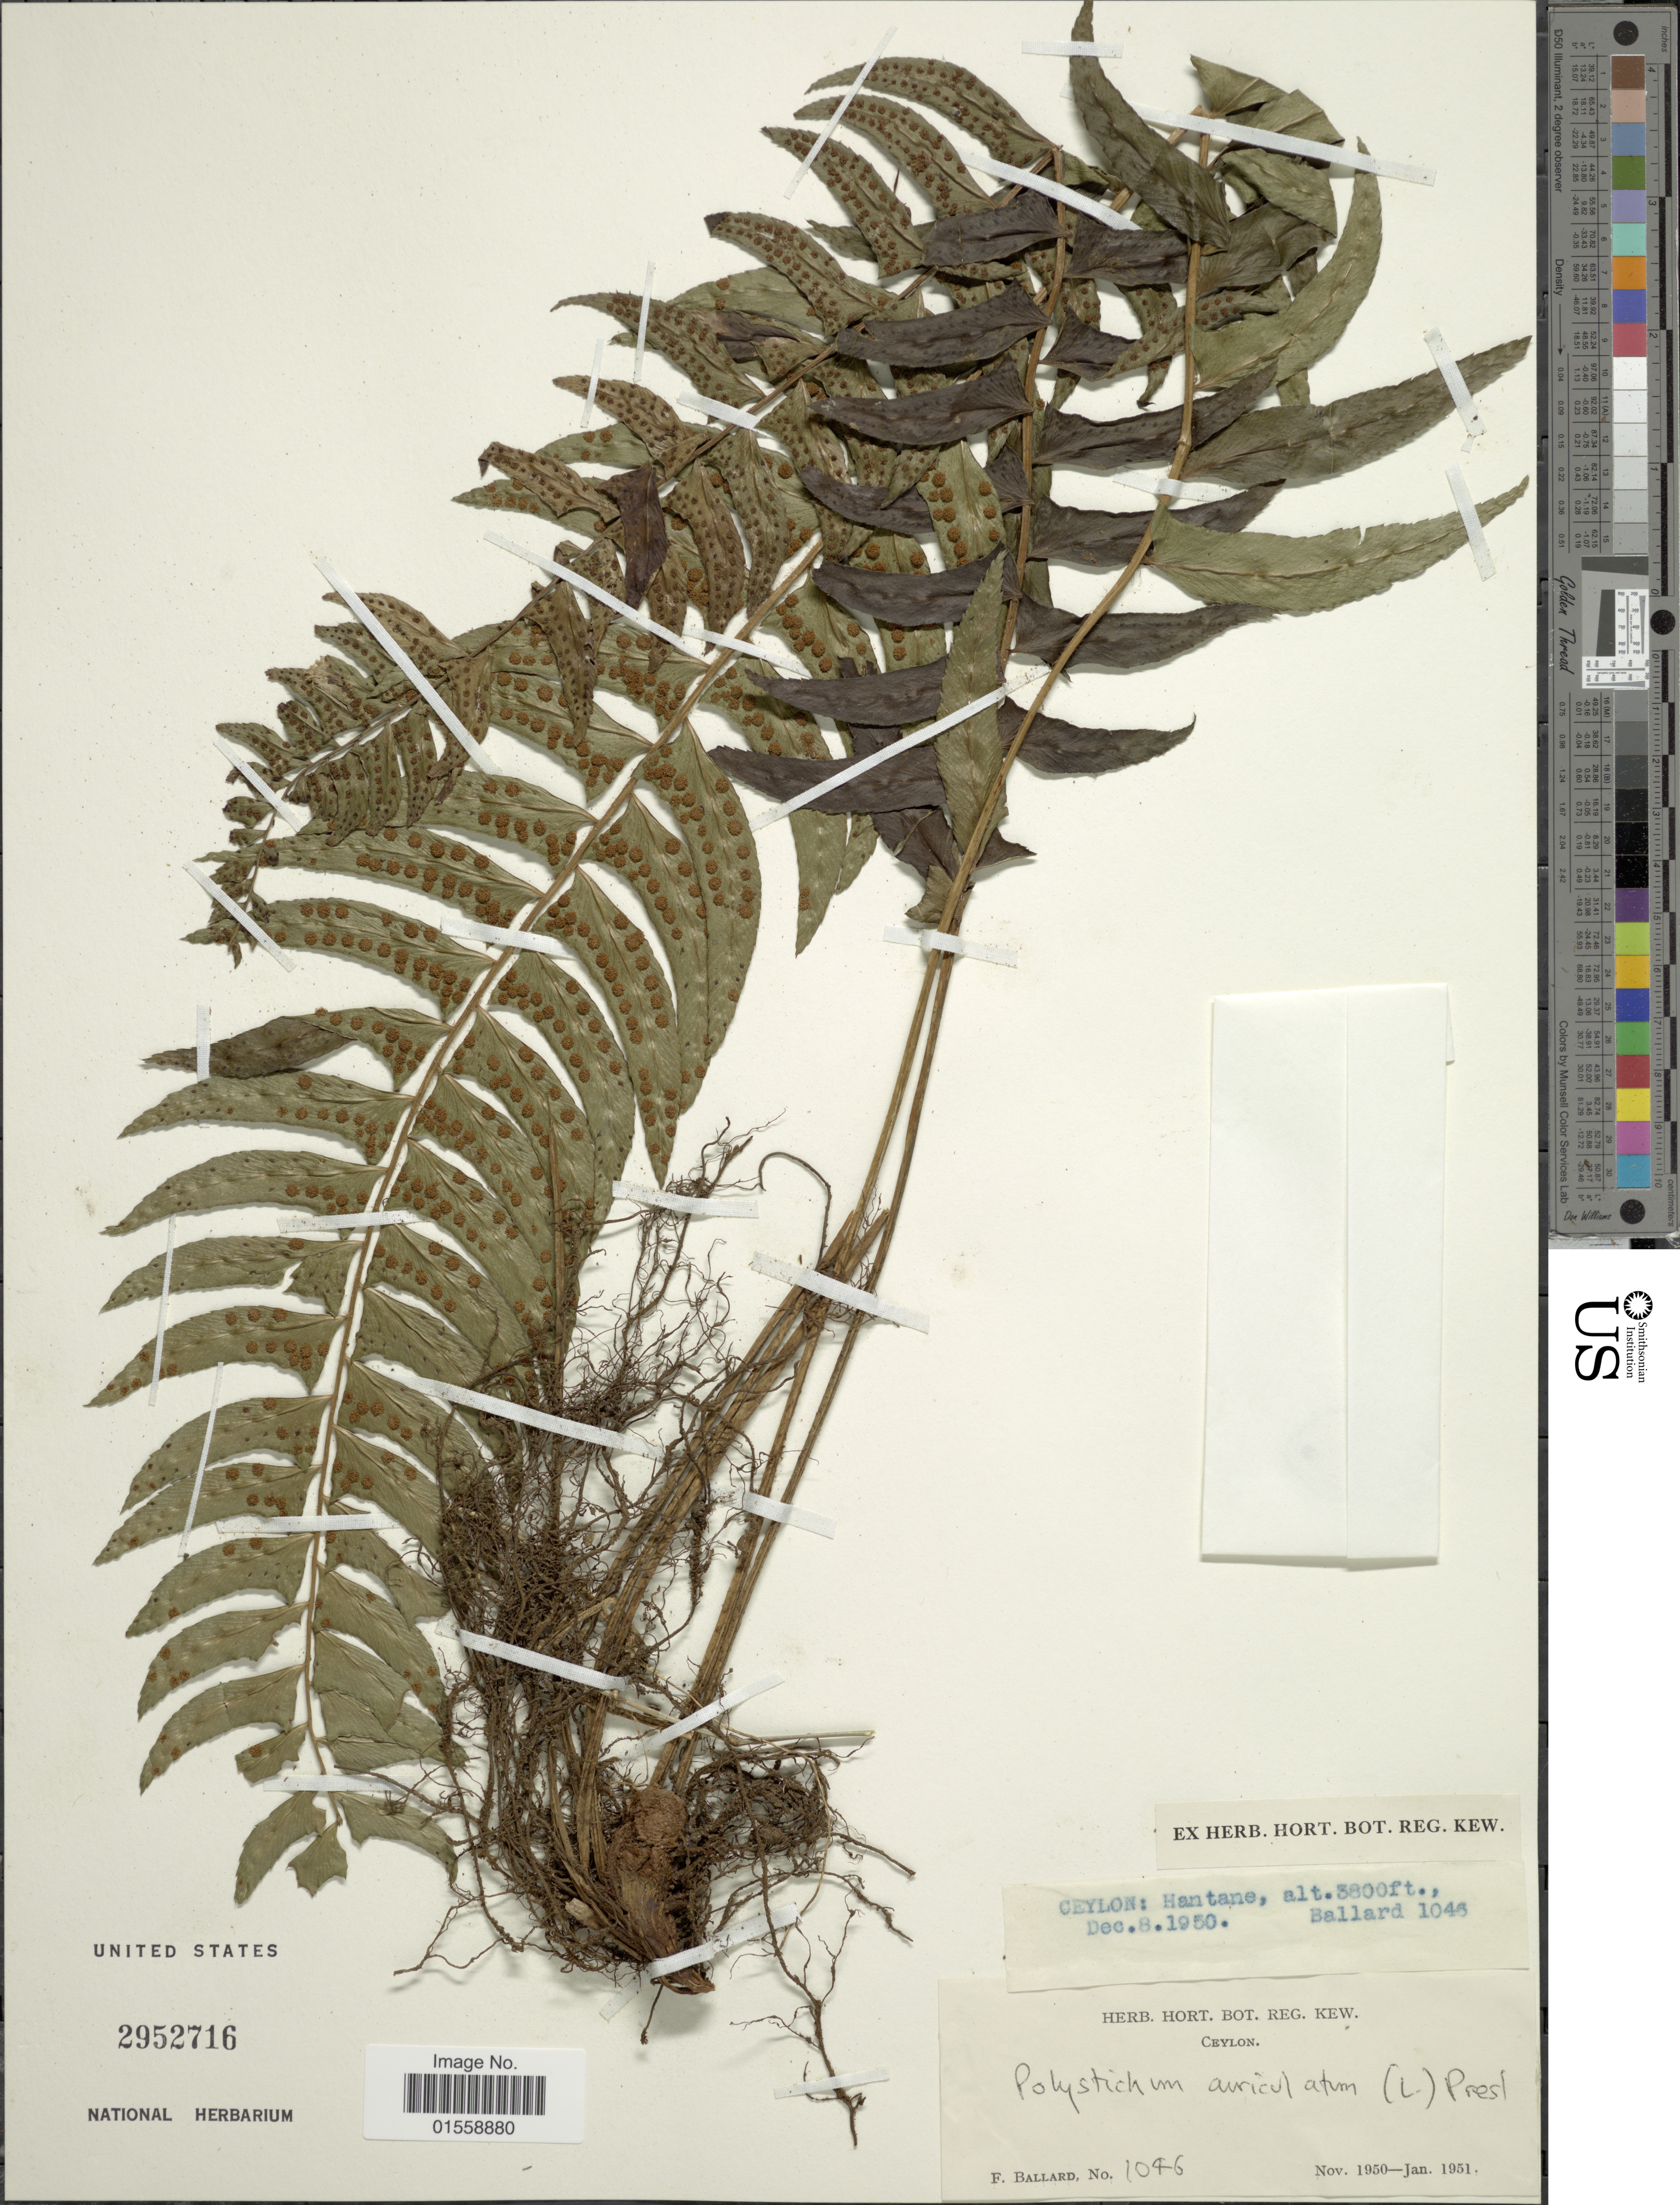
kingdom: Plantae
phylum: Tracheophyta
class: Polypodiopsida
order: Polypodiales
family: Dryopteridaceae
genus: Polystichum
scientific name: Polystichum auriculatum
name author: (L.) C. Presl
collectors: F. Ballard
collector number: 1046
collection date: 1950-12-08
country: Sri Lanka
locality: Ceylon: Hantane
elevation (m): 1158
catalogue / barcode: US 2952716